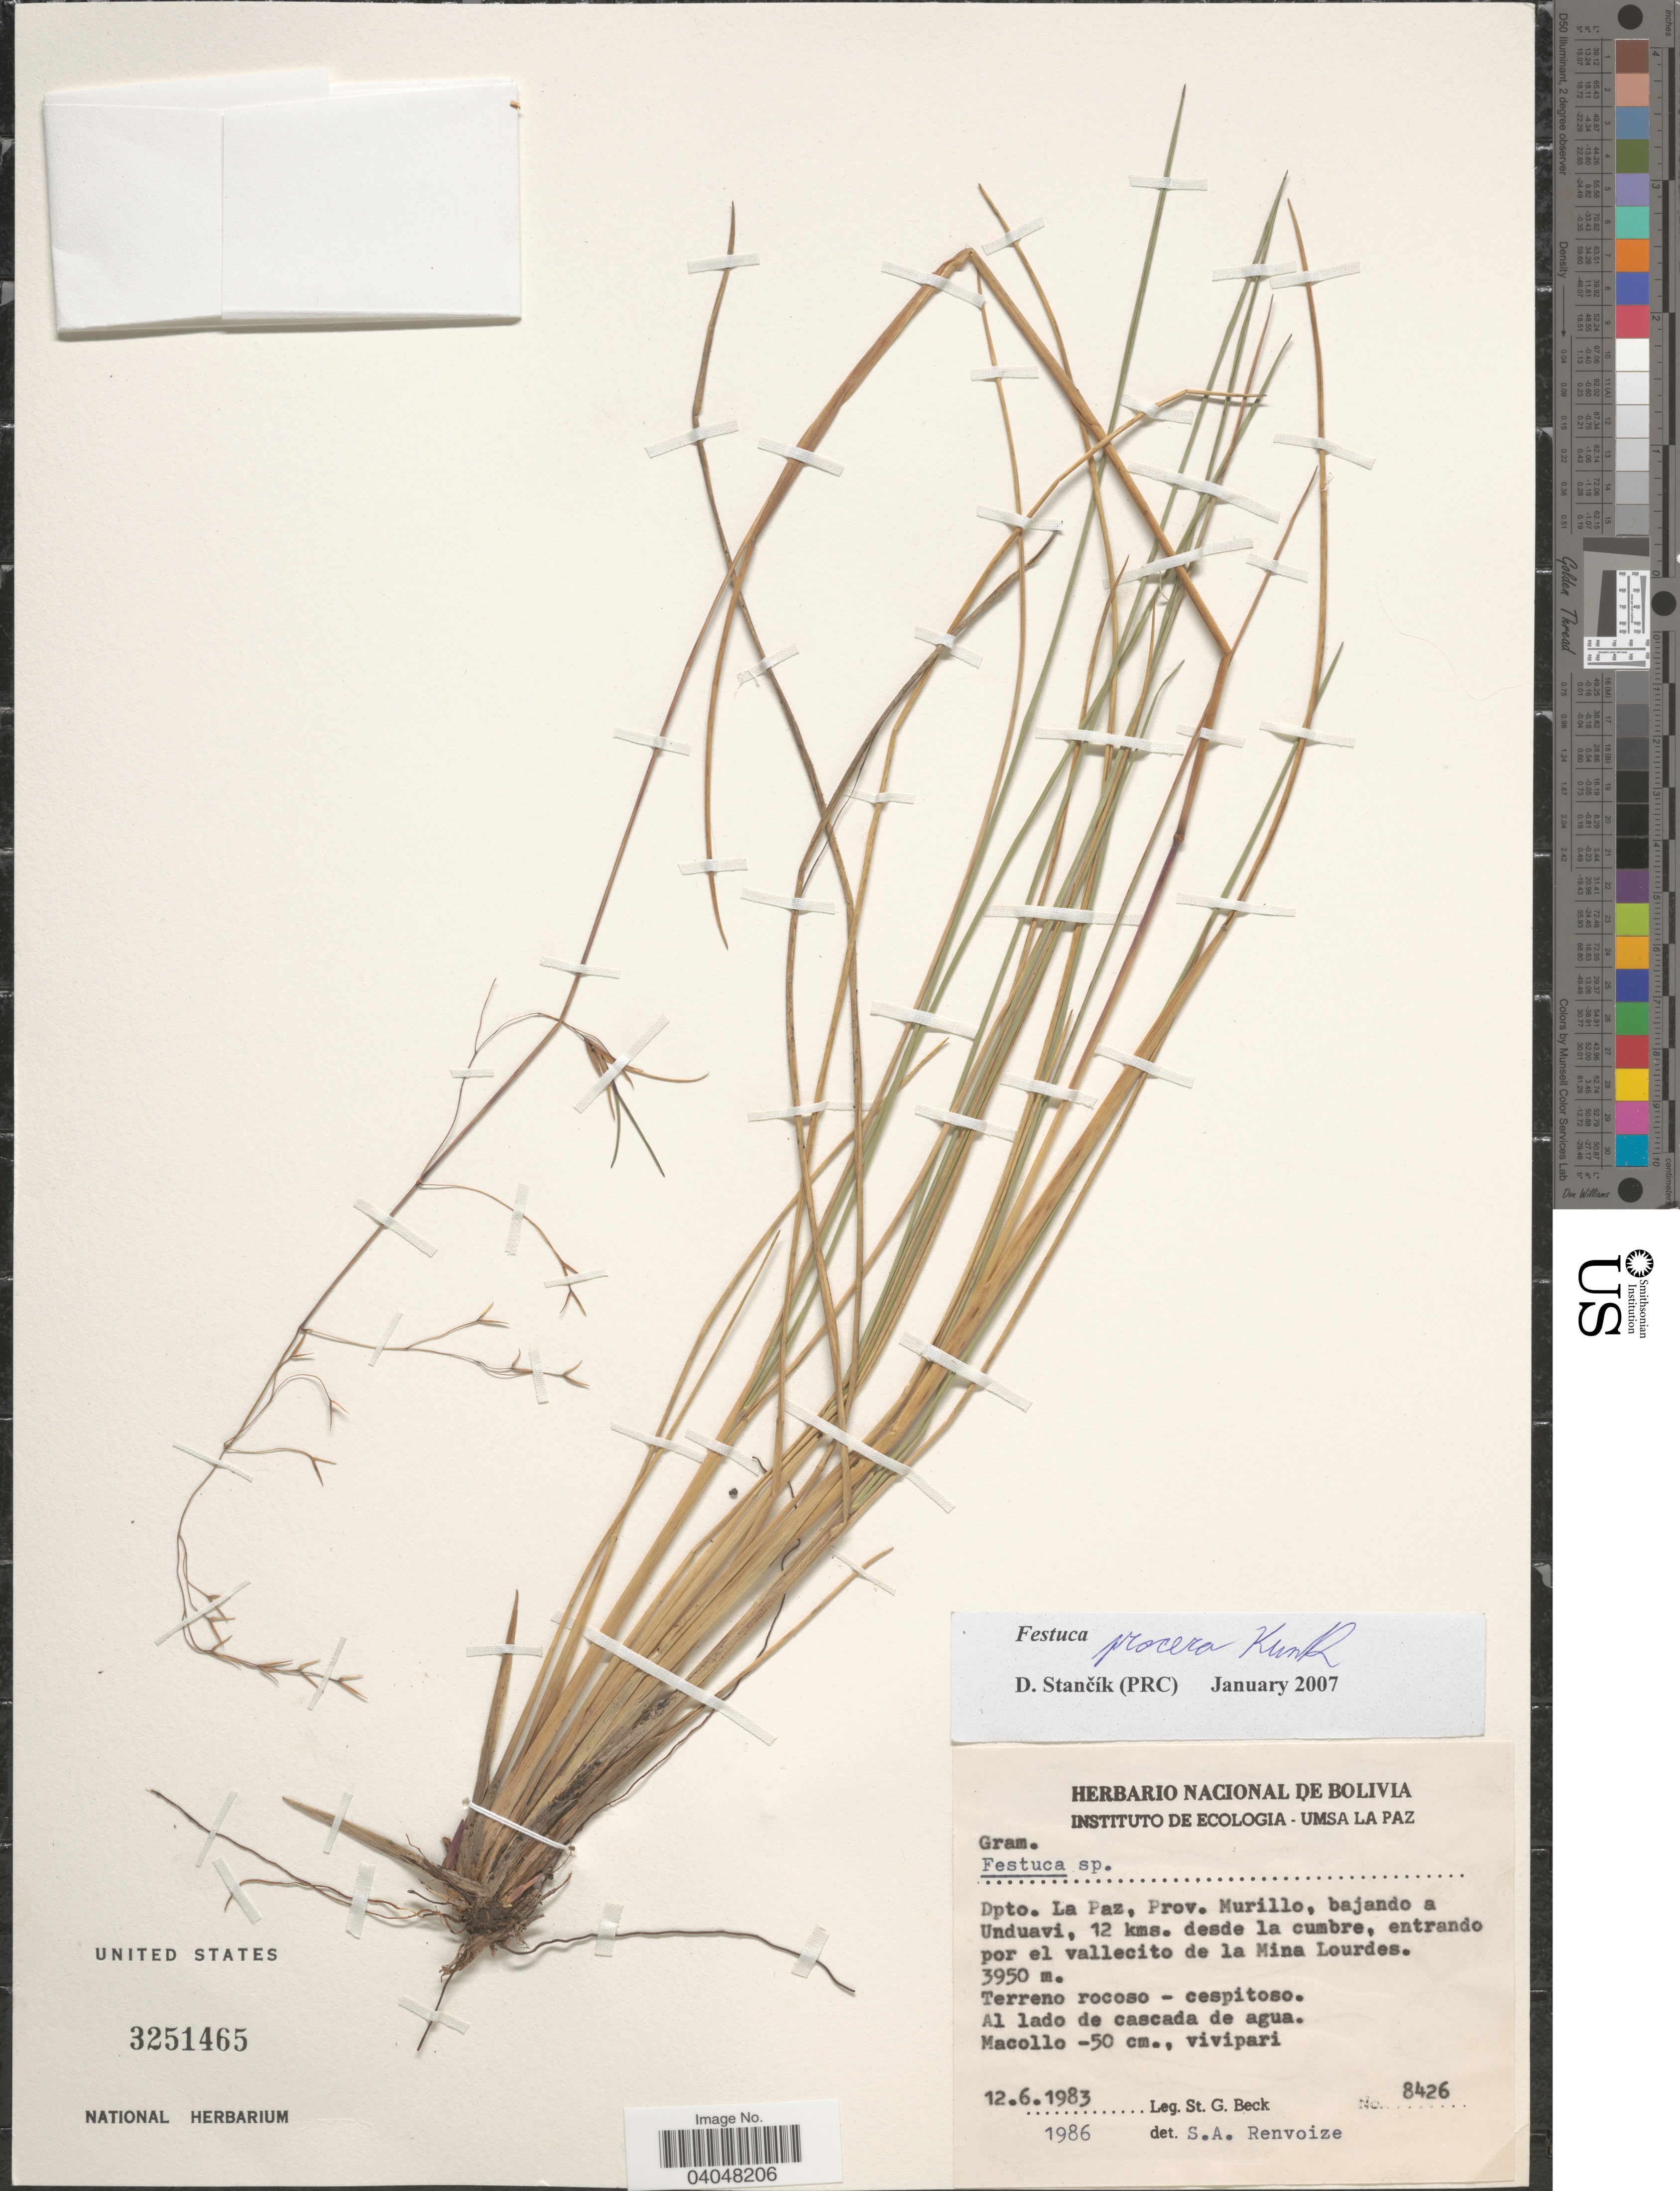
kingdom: Plantae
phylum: Tracheophyta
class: Liliopsida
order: Poales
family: Poaceae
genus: Festuca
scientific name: Festuca procera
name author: Kunth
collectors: S. G. Beck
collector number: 8426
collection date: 1983-06-12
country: Bolivia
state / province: La Paz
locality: Dpto. La Paz, Prov. Murillo, bajando a Unduavi, 12 kms. desde la cumbre, entrando por el vallecito de la Mina Lourdes.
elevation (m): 3950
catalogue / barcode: US 3251465